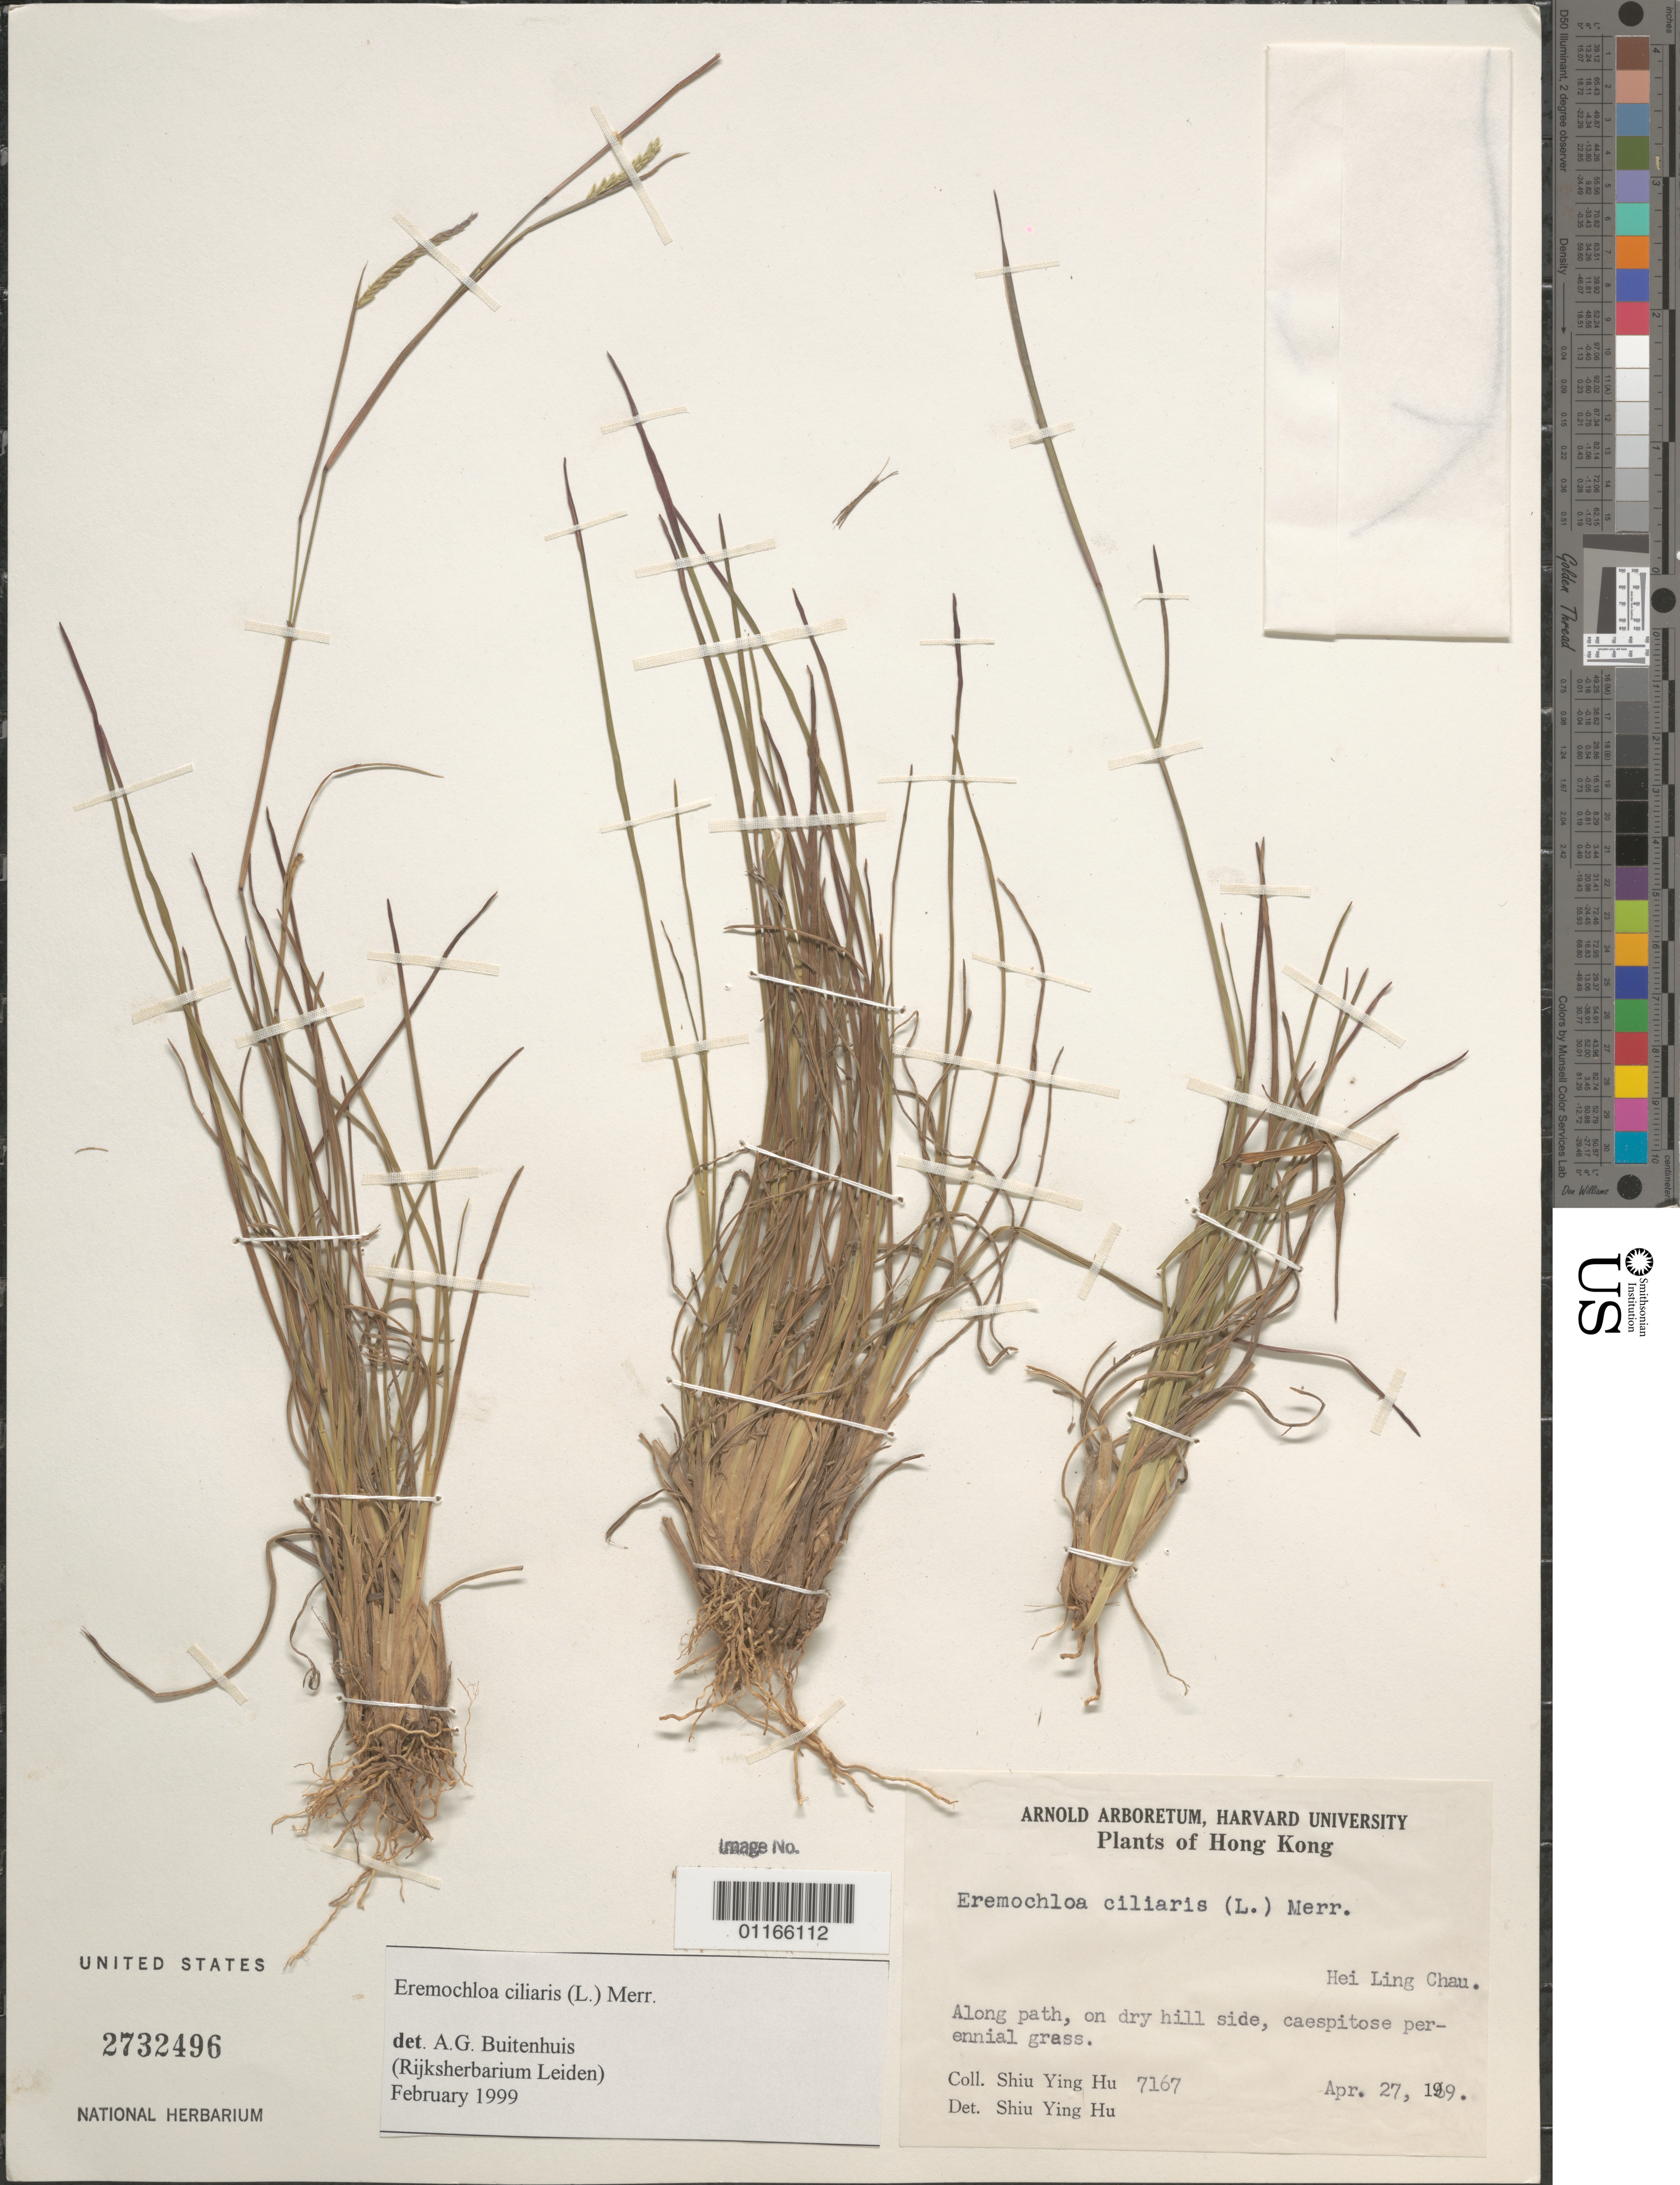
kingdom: Plantae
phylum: Tracheophyta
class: Liliopsida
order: Poales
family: Poaceae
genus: Eremochloa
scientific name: Eremochloa ciliaris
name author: (L.) Merr.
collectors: S. Y. Hu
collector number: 7167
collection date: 1969-04-27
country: China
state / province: Guangdong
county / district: Hong Kong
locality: Hei Ling Chau.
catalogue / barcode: US 2732496